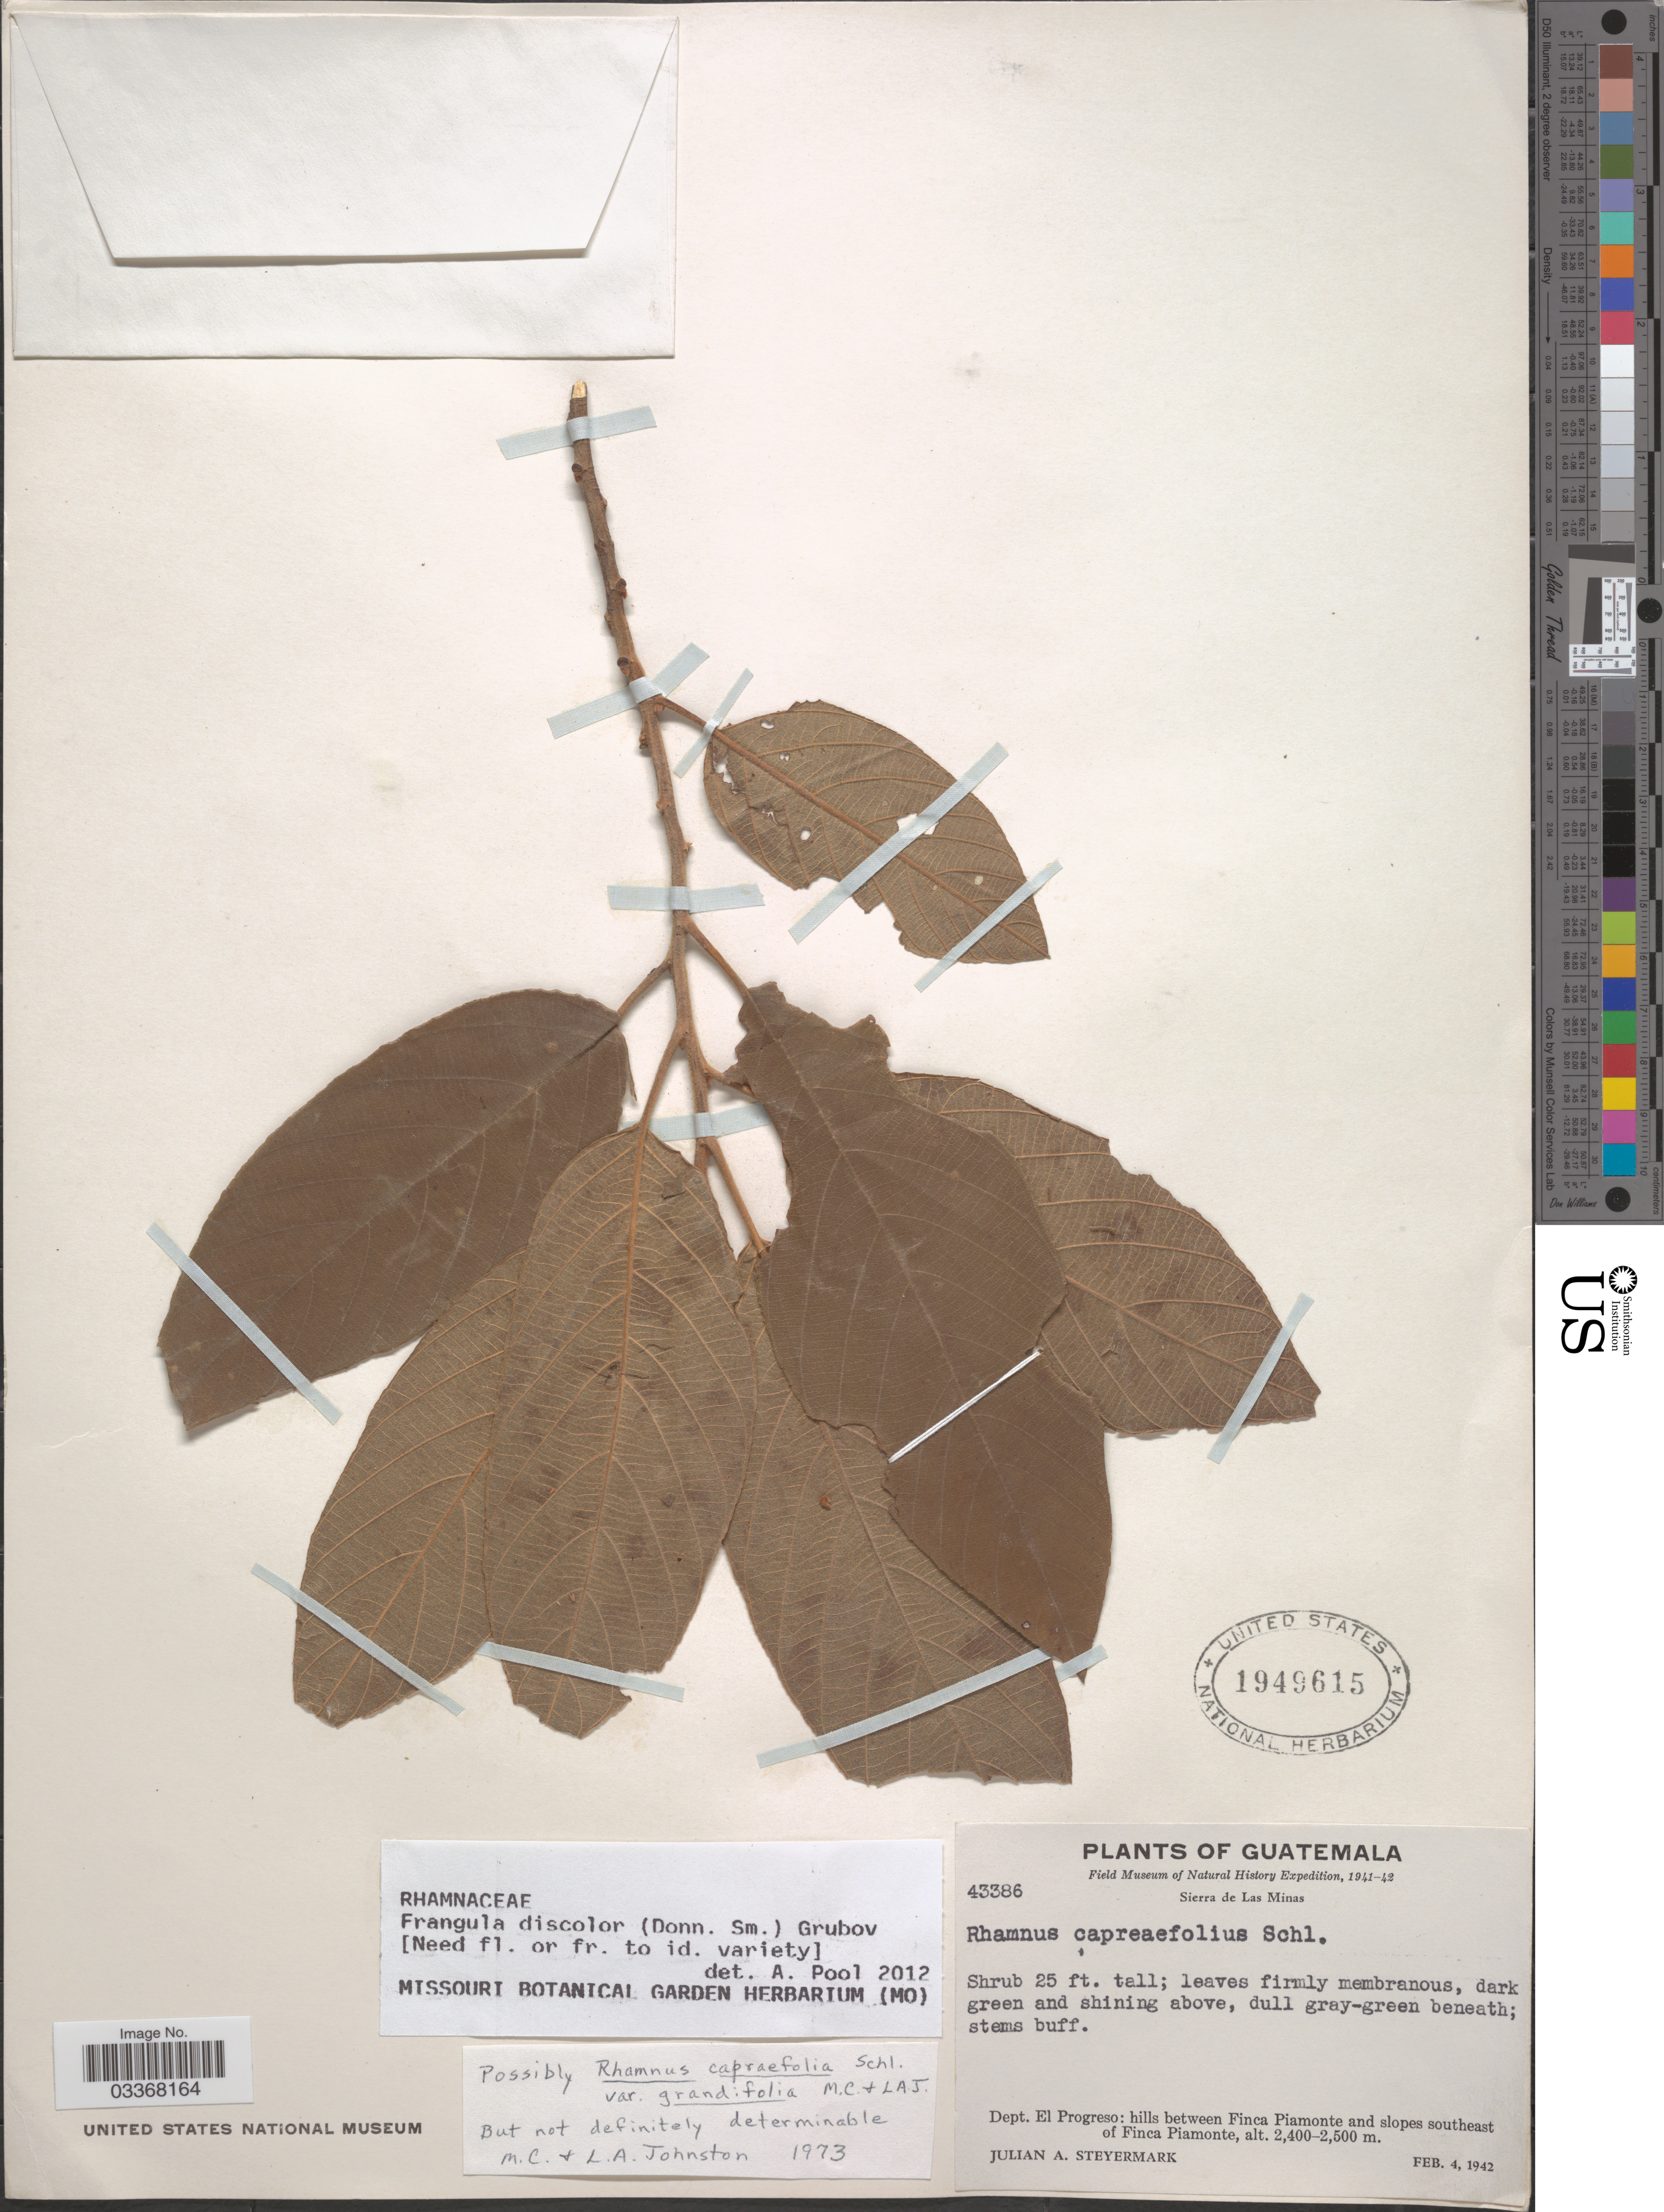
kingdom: Plantae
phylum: Tracheophyta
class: Magnoliopsida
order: Rosales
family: Rhamnaceae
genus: Frangula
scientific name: Frangula discolor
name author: (Donn. Sm.) Grubov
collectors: J. Steyermark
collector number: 43386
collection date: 1942-02-04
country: Guatemala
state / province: El Progreso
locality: Sierra de Las Minas, Dept. El Progreso: hills between Finca Piamonte and slopes southeast of Finca Piamonte.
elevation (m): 2400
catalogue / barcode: US 1949615